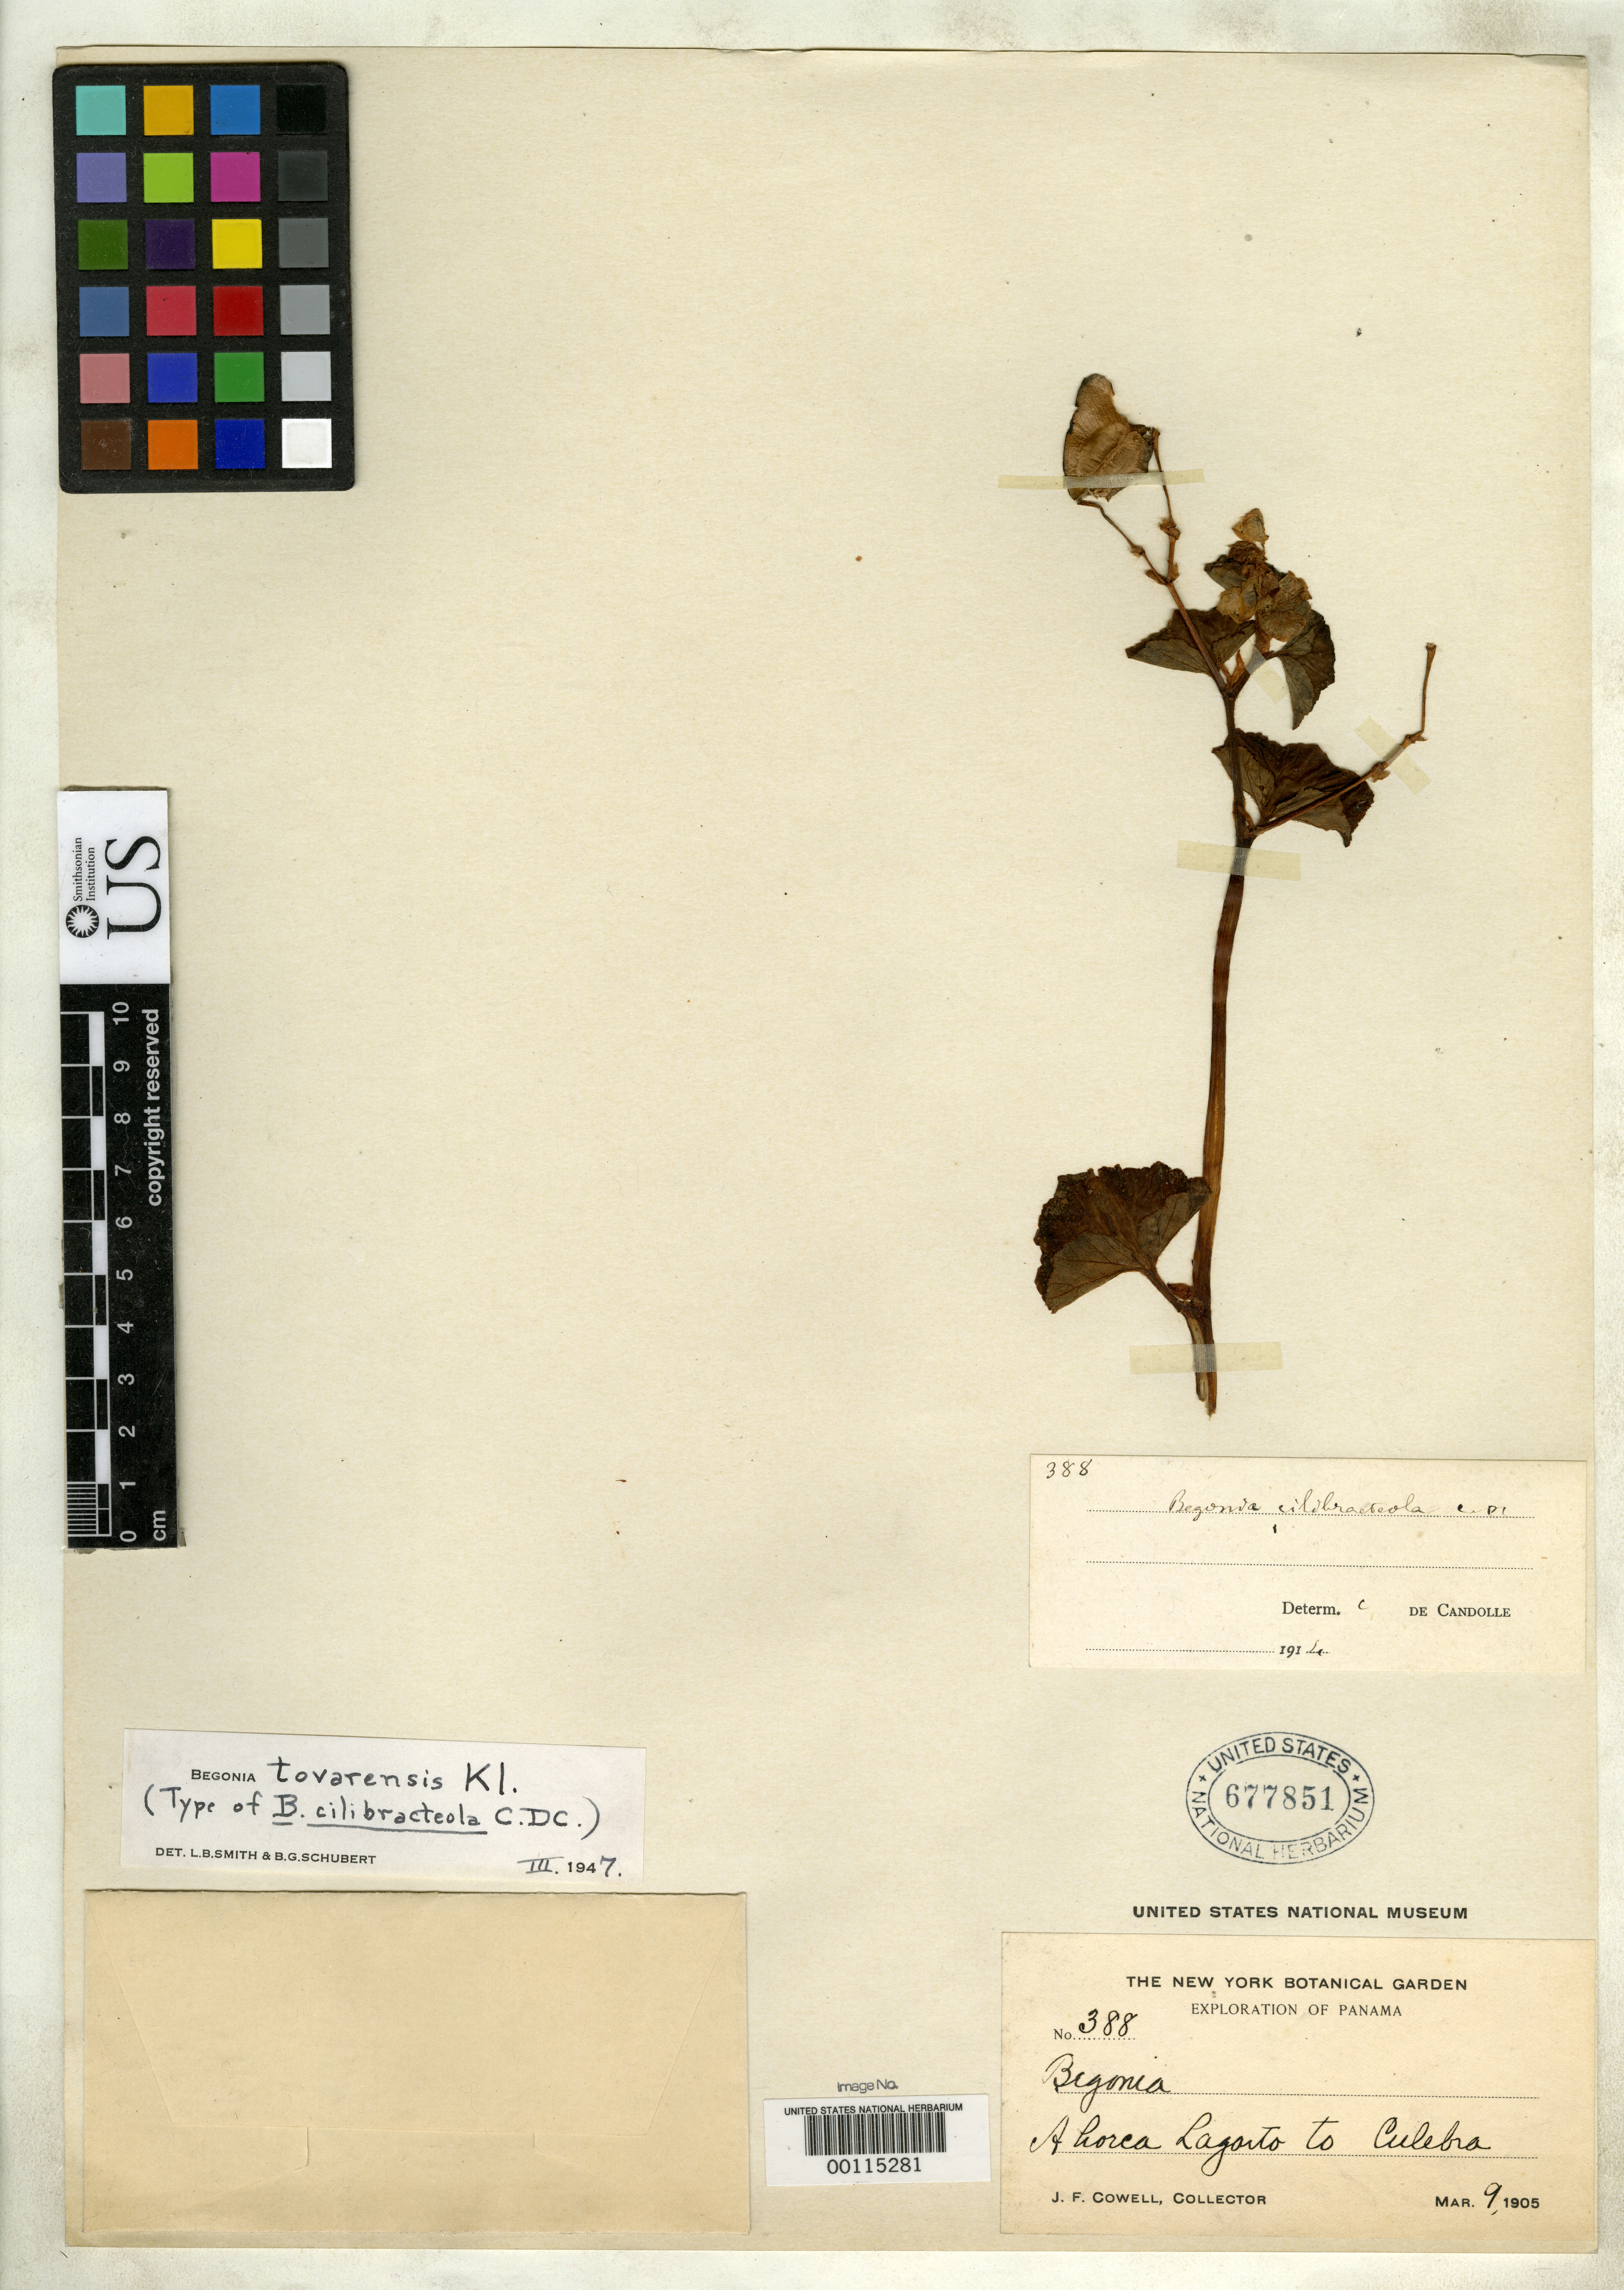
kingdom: Plantae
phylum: Tracheophyta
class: Magnoliopsida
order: Cucurbitales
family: Begoniaceae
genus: Begonia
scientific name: Begonia cilibracteola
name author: C. DC.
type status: Type Collection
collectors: J. F. Cowell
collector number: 388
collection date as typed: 09 Mar 1905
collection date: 1905-03-09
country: Panama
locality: Ahorca Lagarto to Culebra.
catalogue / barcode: US 677851